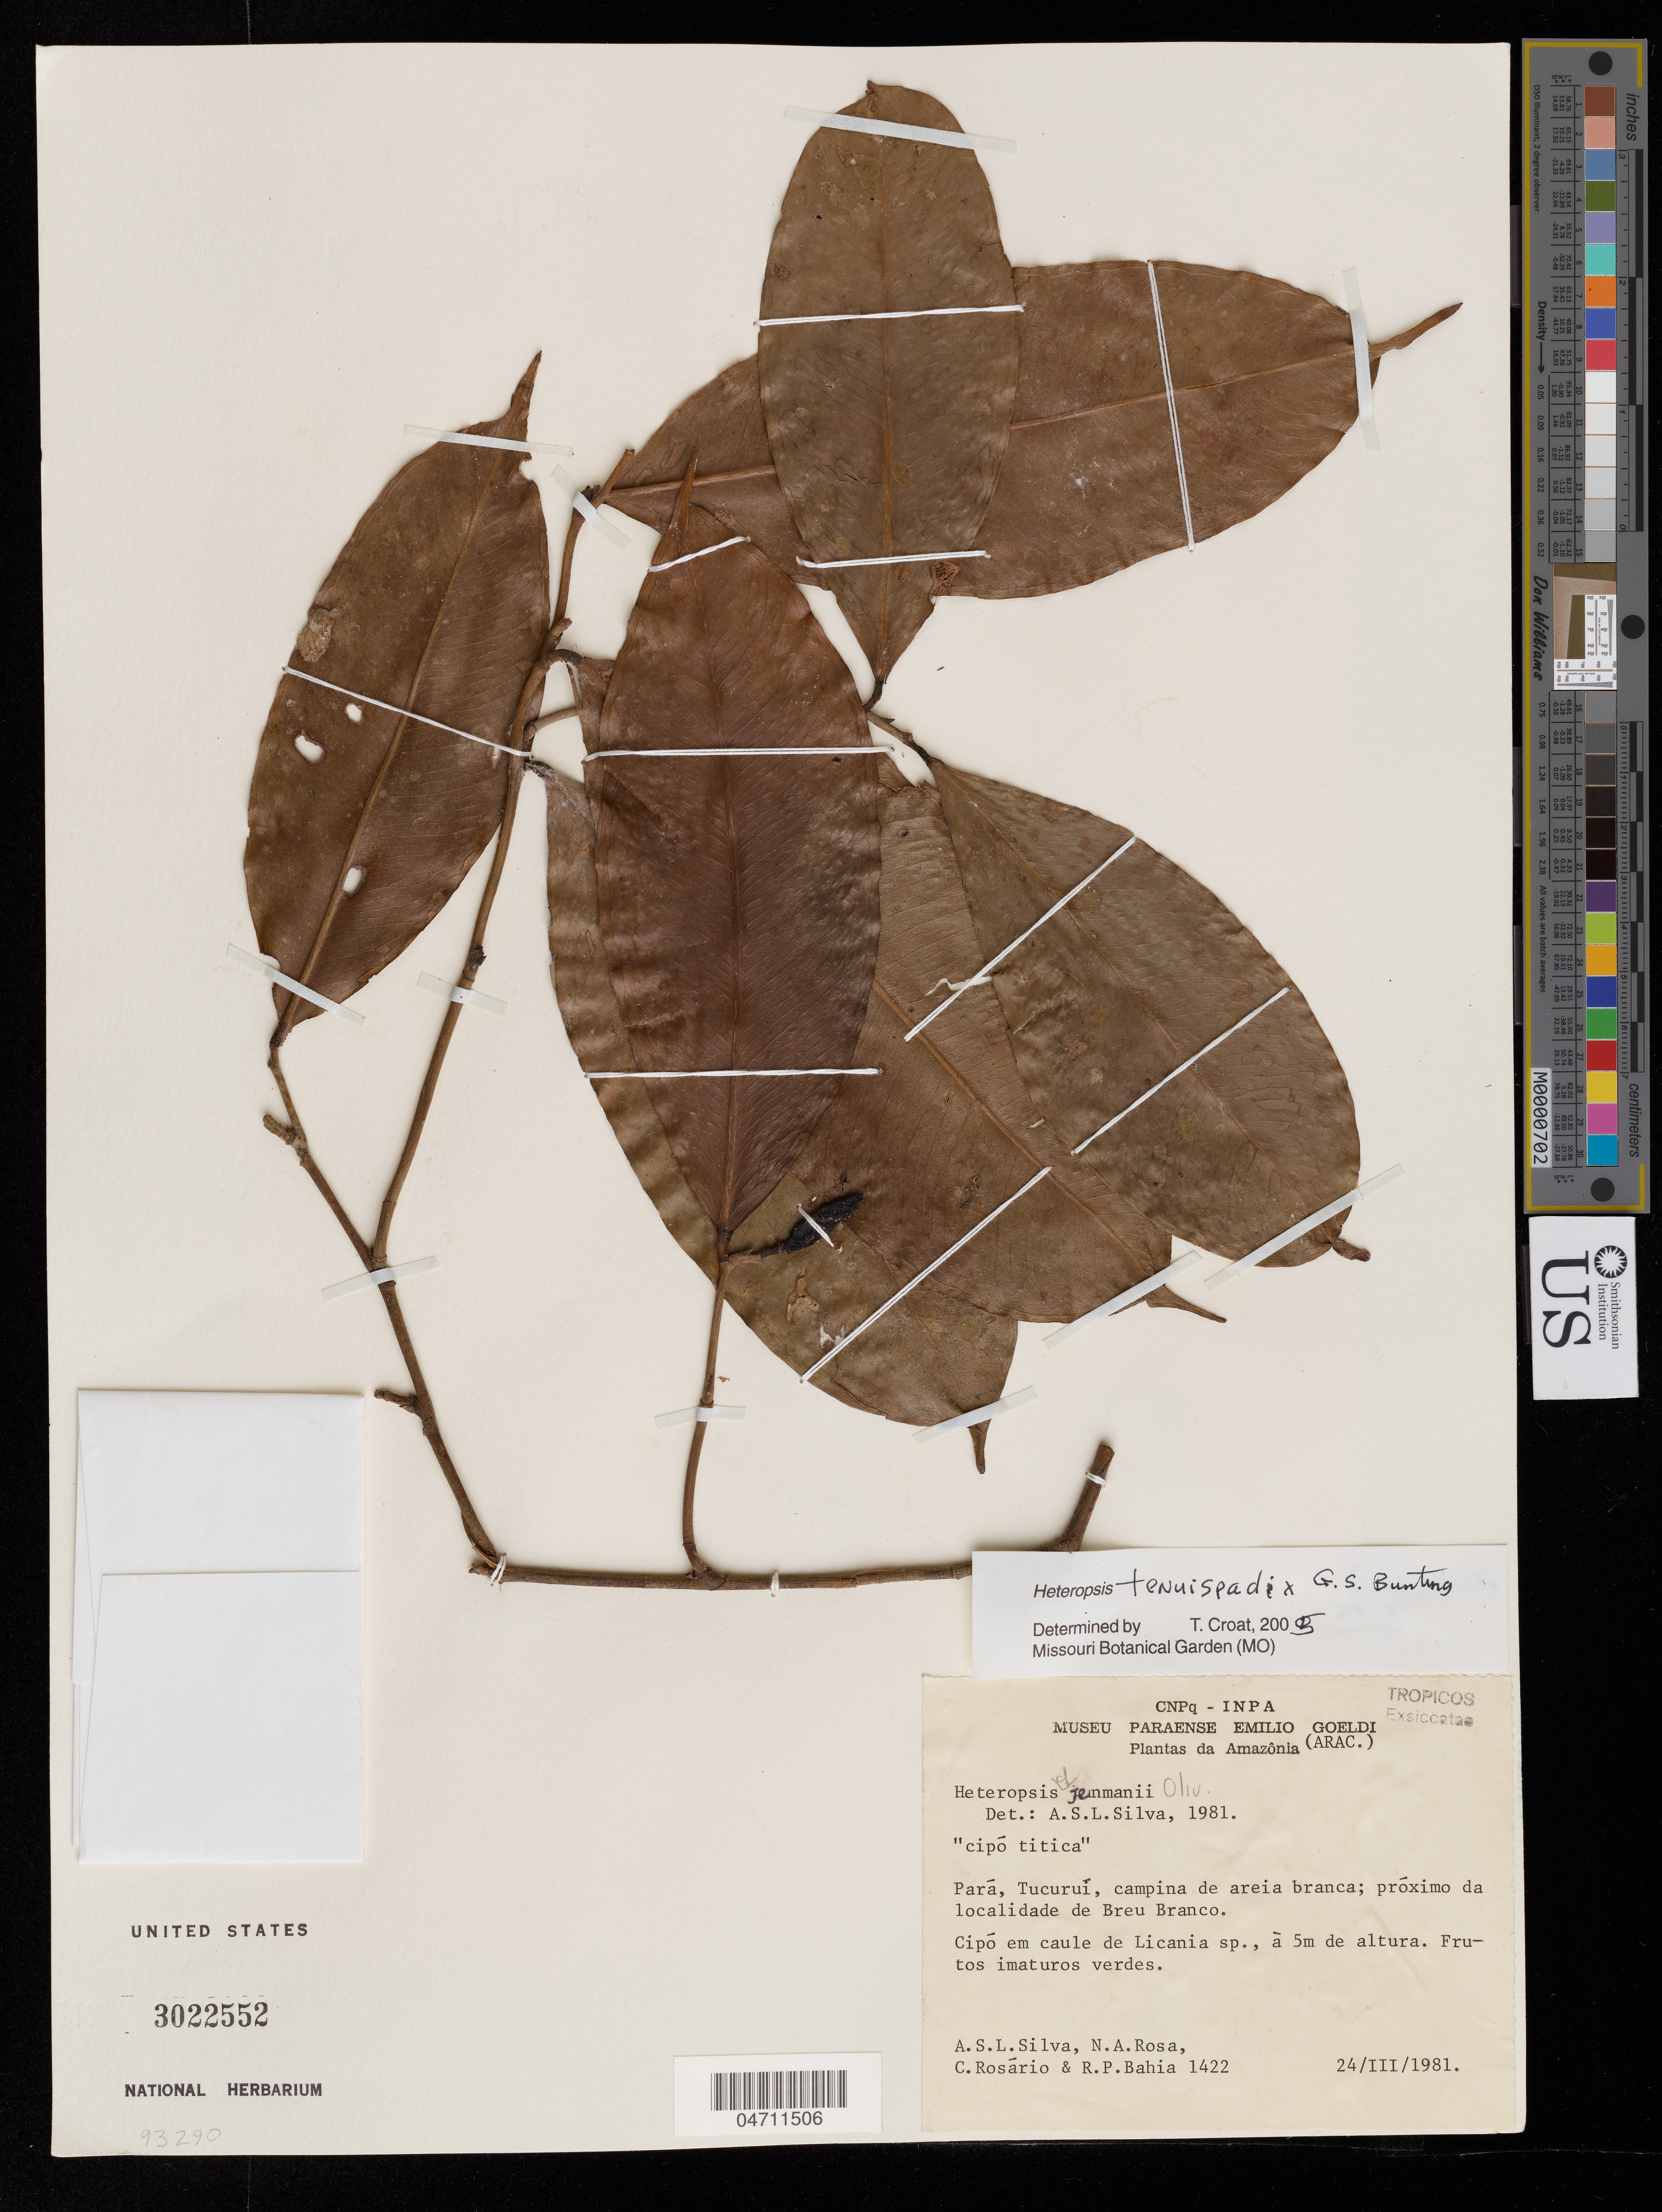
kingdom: Plantae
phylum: Tracheophyta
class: Liliopsida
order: Asparagales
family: Amaryllidaceae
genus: Allium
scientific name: Allium stellatum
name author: Nutt. ex Ker Gawl.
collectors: T. S. Quedensley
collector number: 19229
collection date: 2017-09-28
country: United States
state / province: Missouri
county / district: Taney County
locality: Henninig Conservation Area, MDC Glade #83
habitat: Dolomite glade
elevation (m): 362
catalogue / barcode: US 3763801